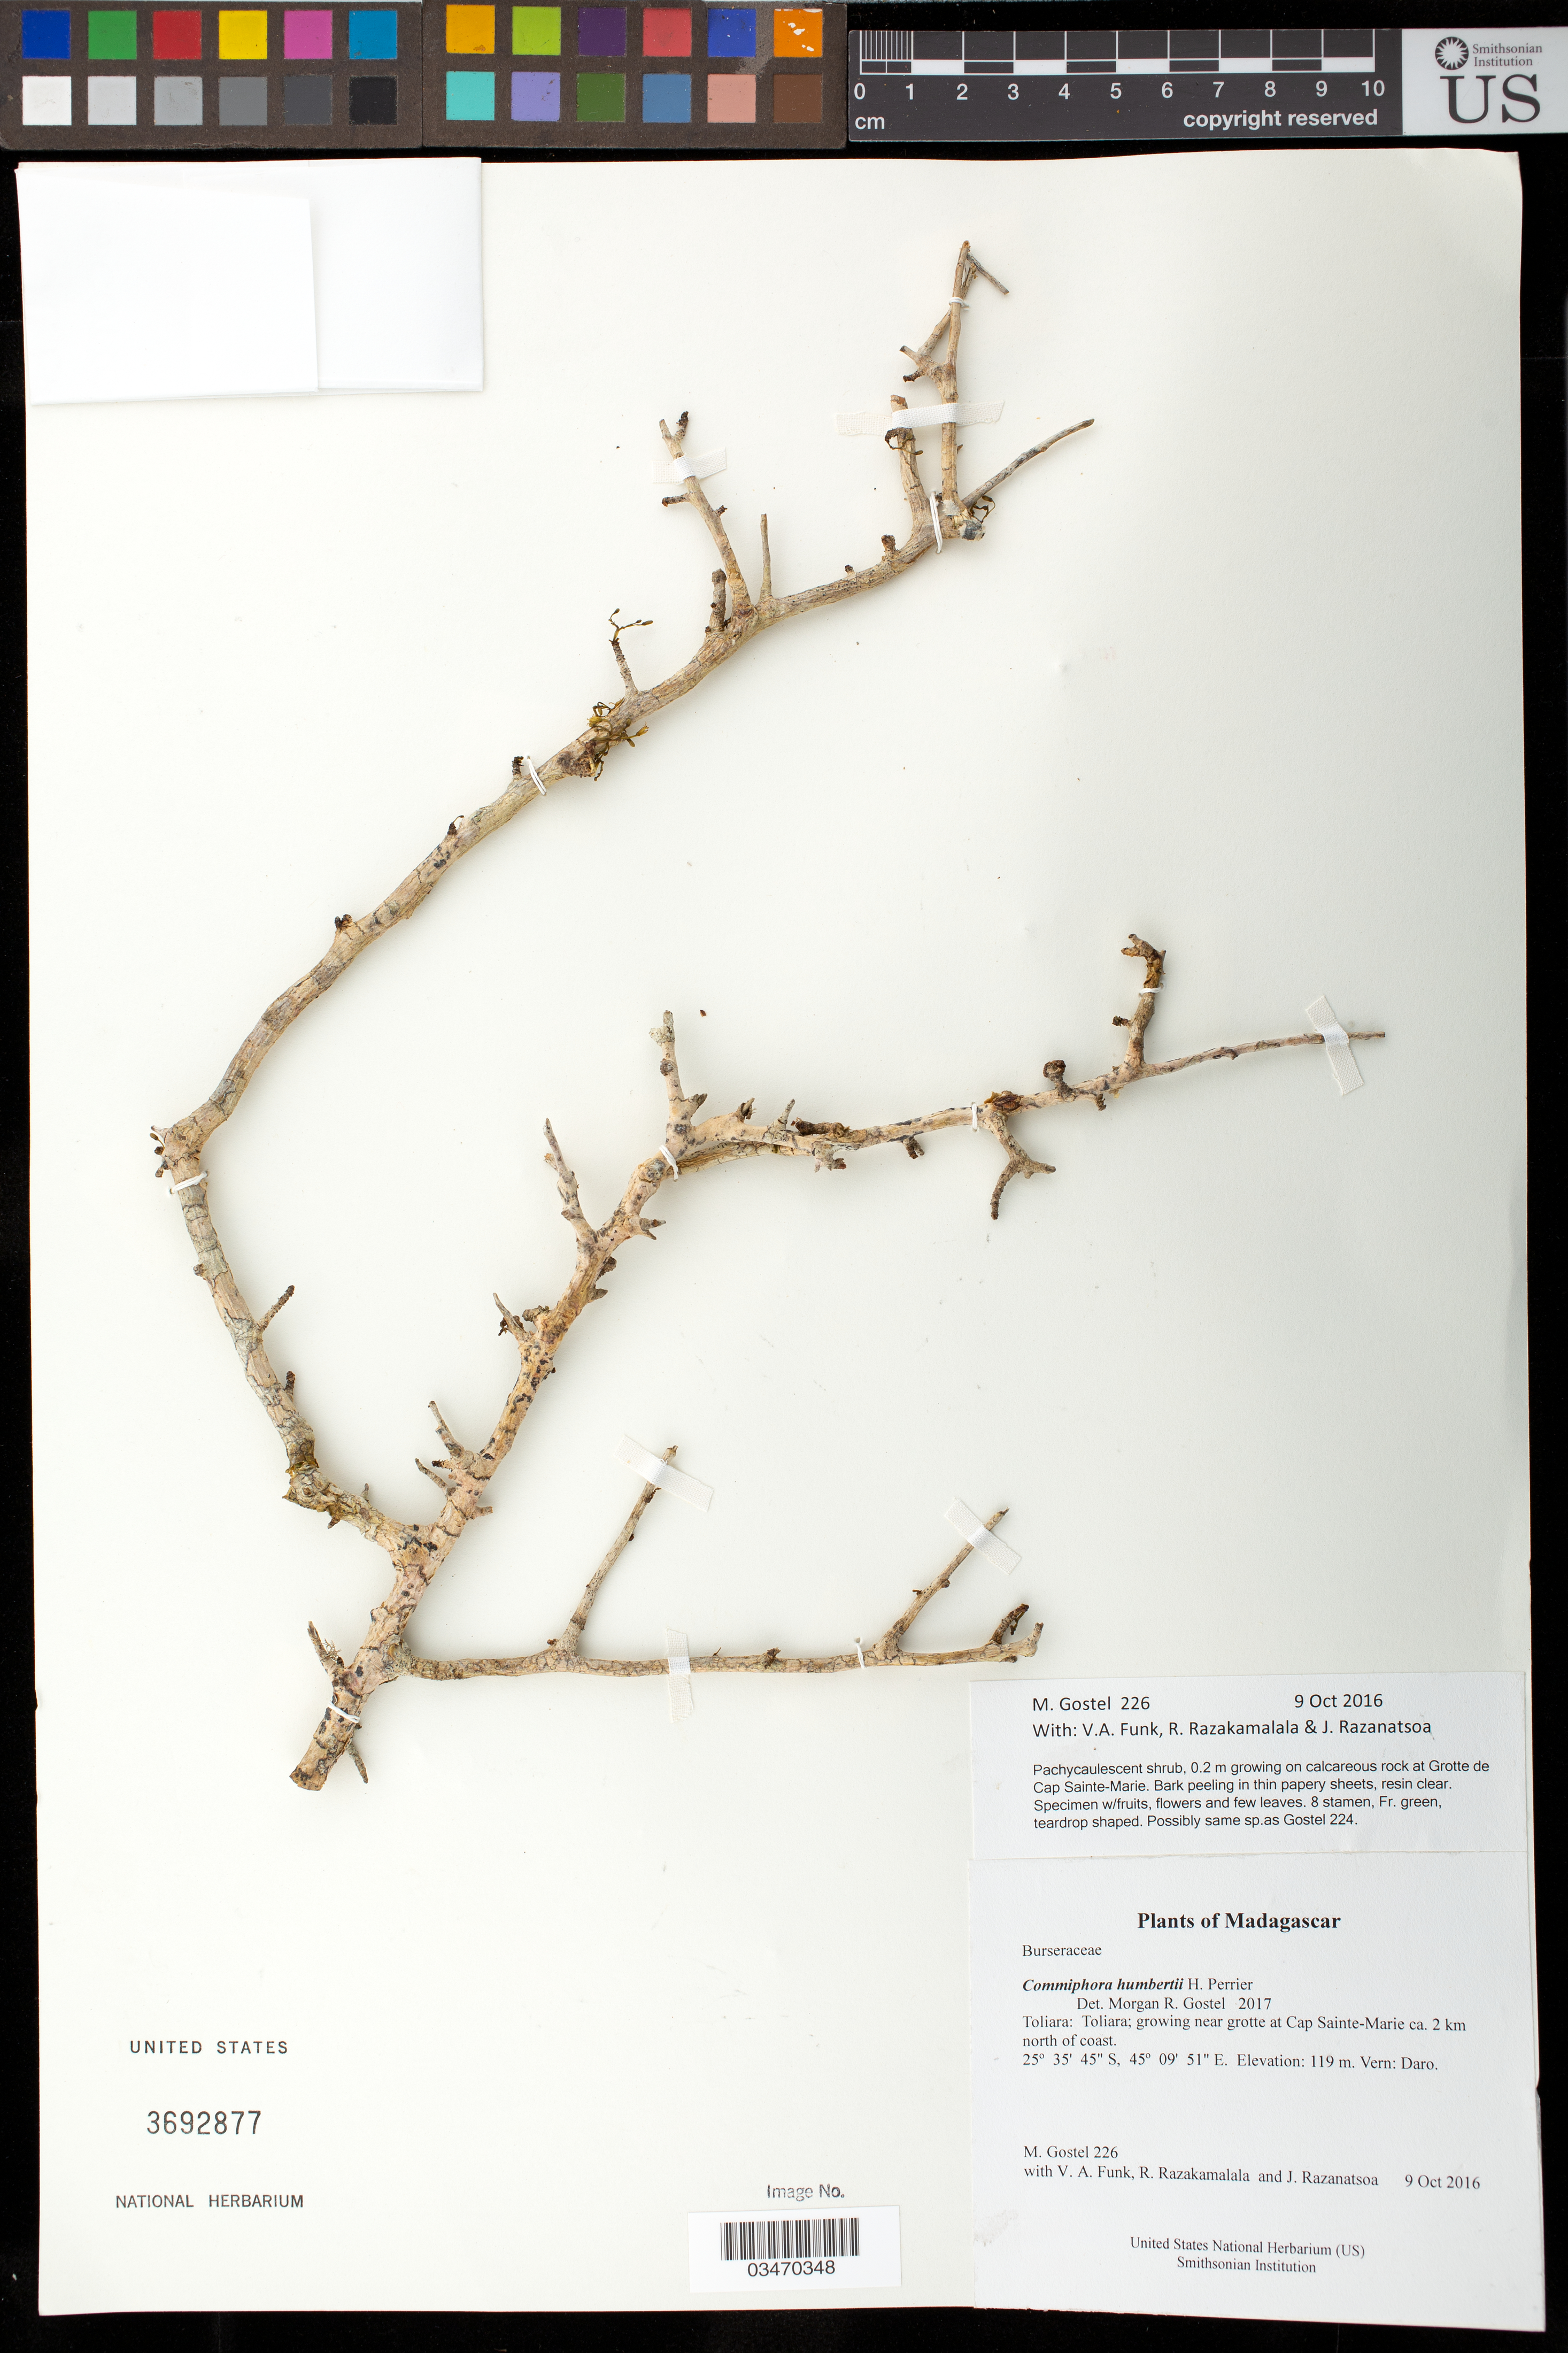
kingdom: Plantae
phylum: Tracheophyta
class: Magnoliopsida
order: Sapindales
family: Burseraceae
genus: Commiphora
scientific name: Commiphora humbertii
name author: H. Perrier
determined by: Gostel, Morgan R., (BRIT), Botanical Research Institute of Texas (UNITED STATES)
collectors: V. Funk, R. Razakamalala & J. Razanatsoa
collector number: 226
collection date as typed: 9 Oct 2016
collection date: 2016-10-09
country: Madagascar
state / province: Androy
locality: Toliara; growing near grotte at Cap Sainte-Marie ca. 2 km north of coast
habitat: Vern: Daro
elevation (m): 119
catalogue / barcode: US 3692877